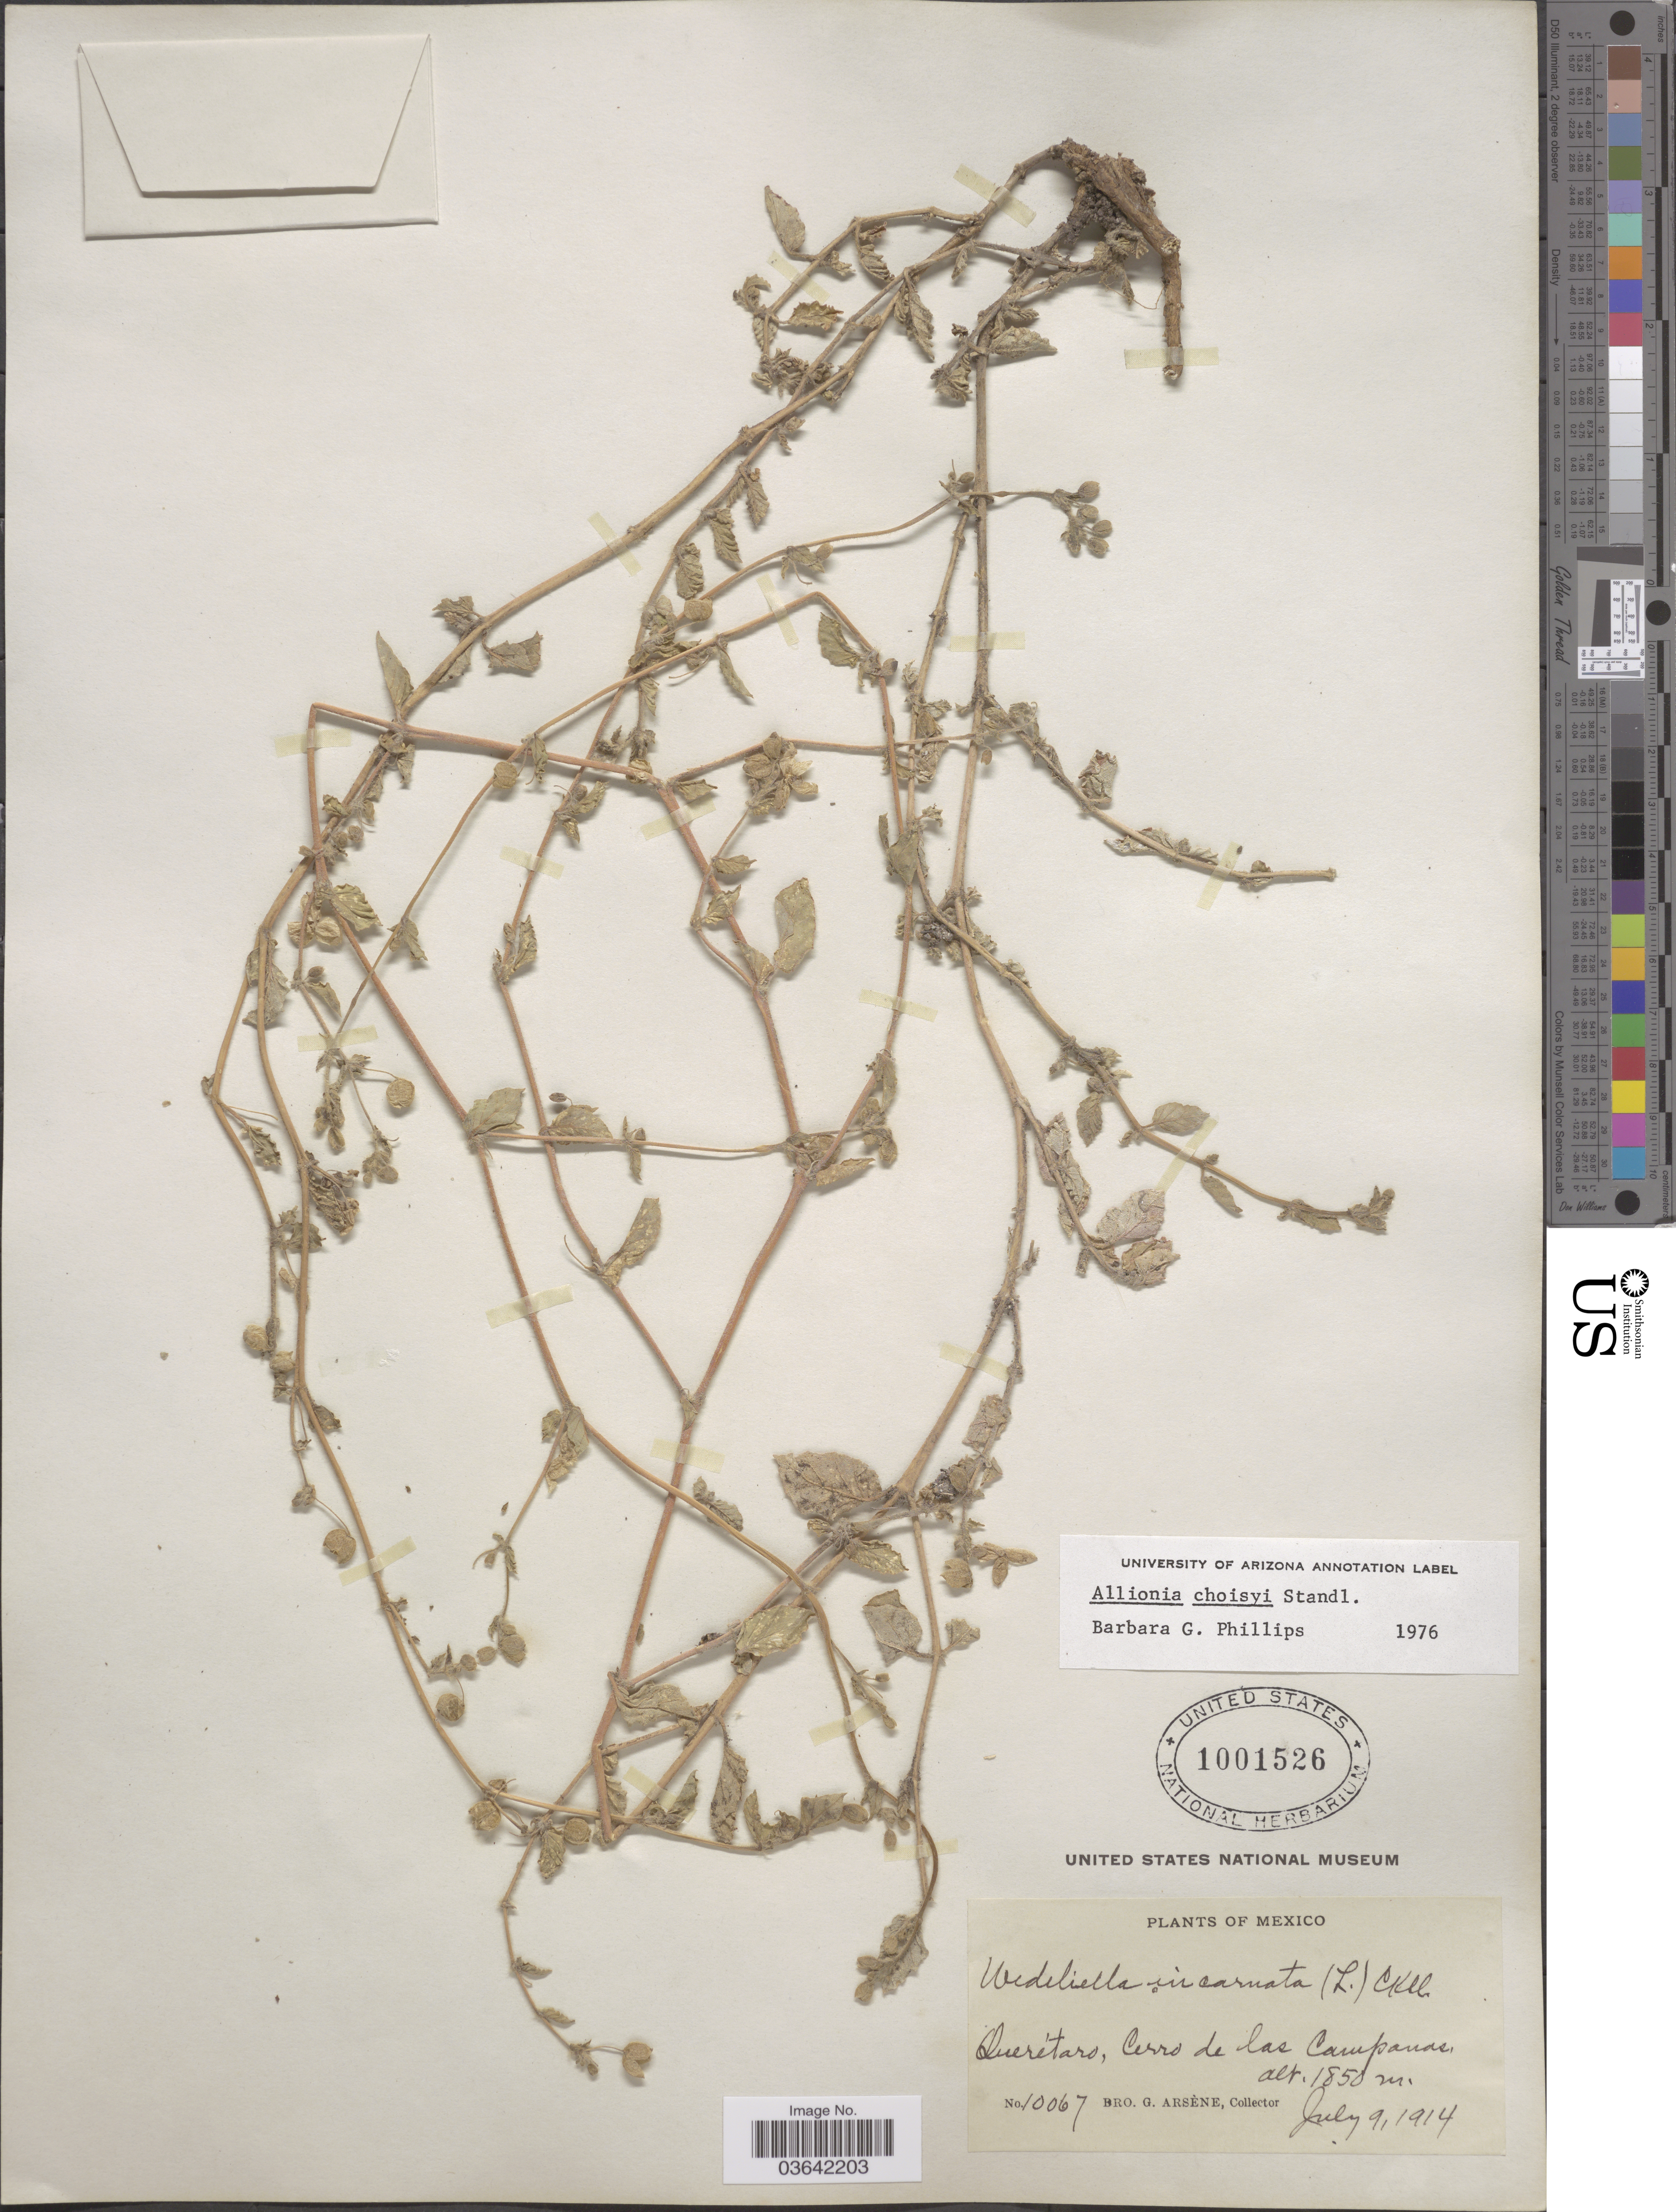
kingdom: Plantae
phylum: Tracheophyta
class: Magnoliopsida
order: Caryophyllales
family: Nyctaginaceae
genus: Allionia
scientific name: Allionia choisyi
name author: Standl.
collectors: Bro. G. Arsène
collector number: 10067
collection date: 1914-07-09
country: Mexico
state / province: Querétaro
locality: Cerro de las Campanas.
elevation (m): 1850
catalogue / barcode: US 1001526